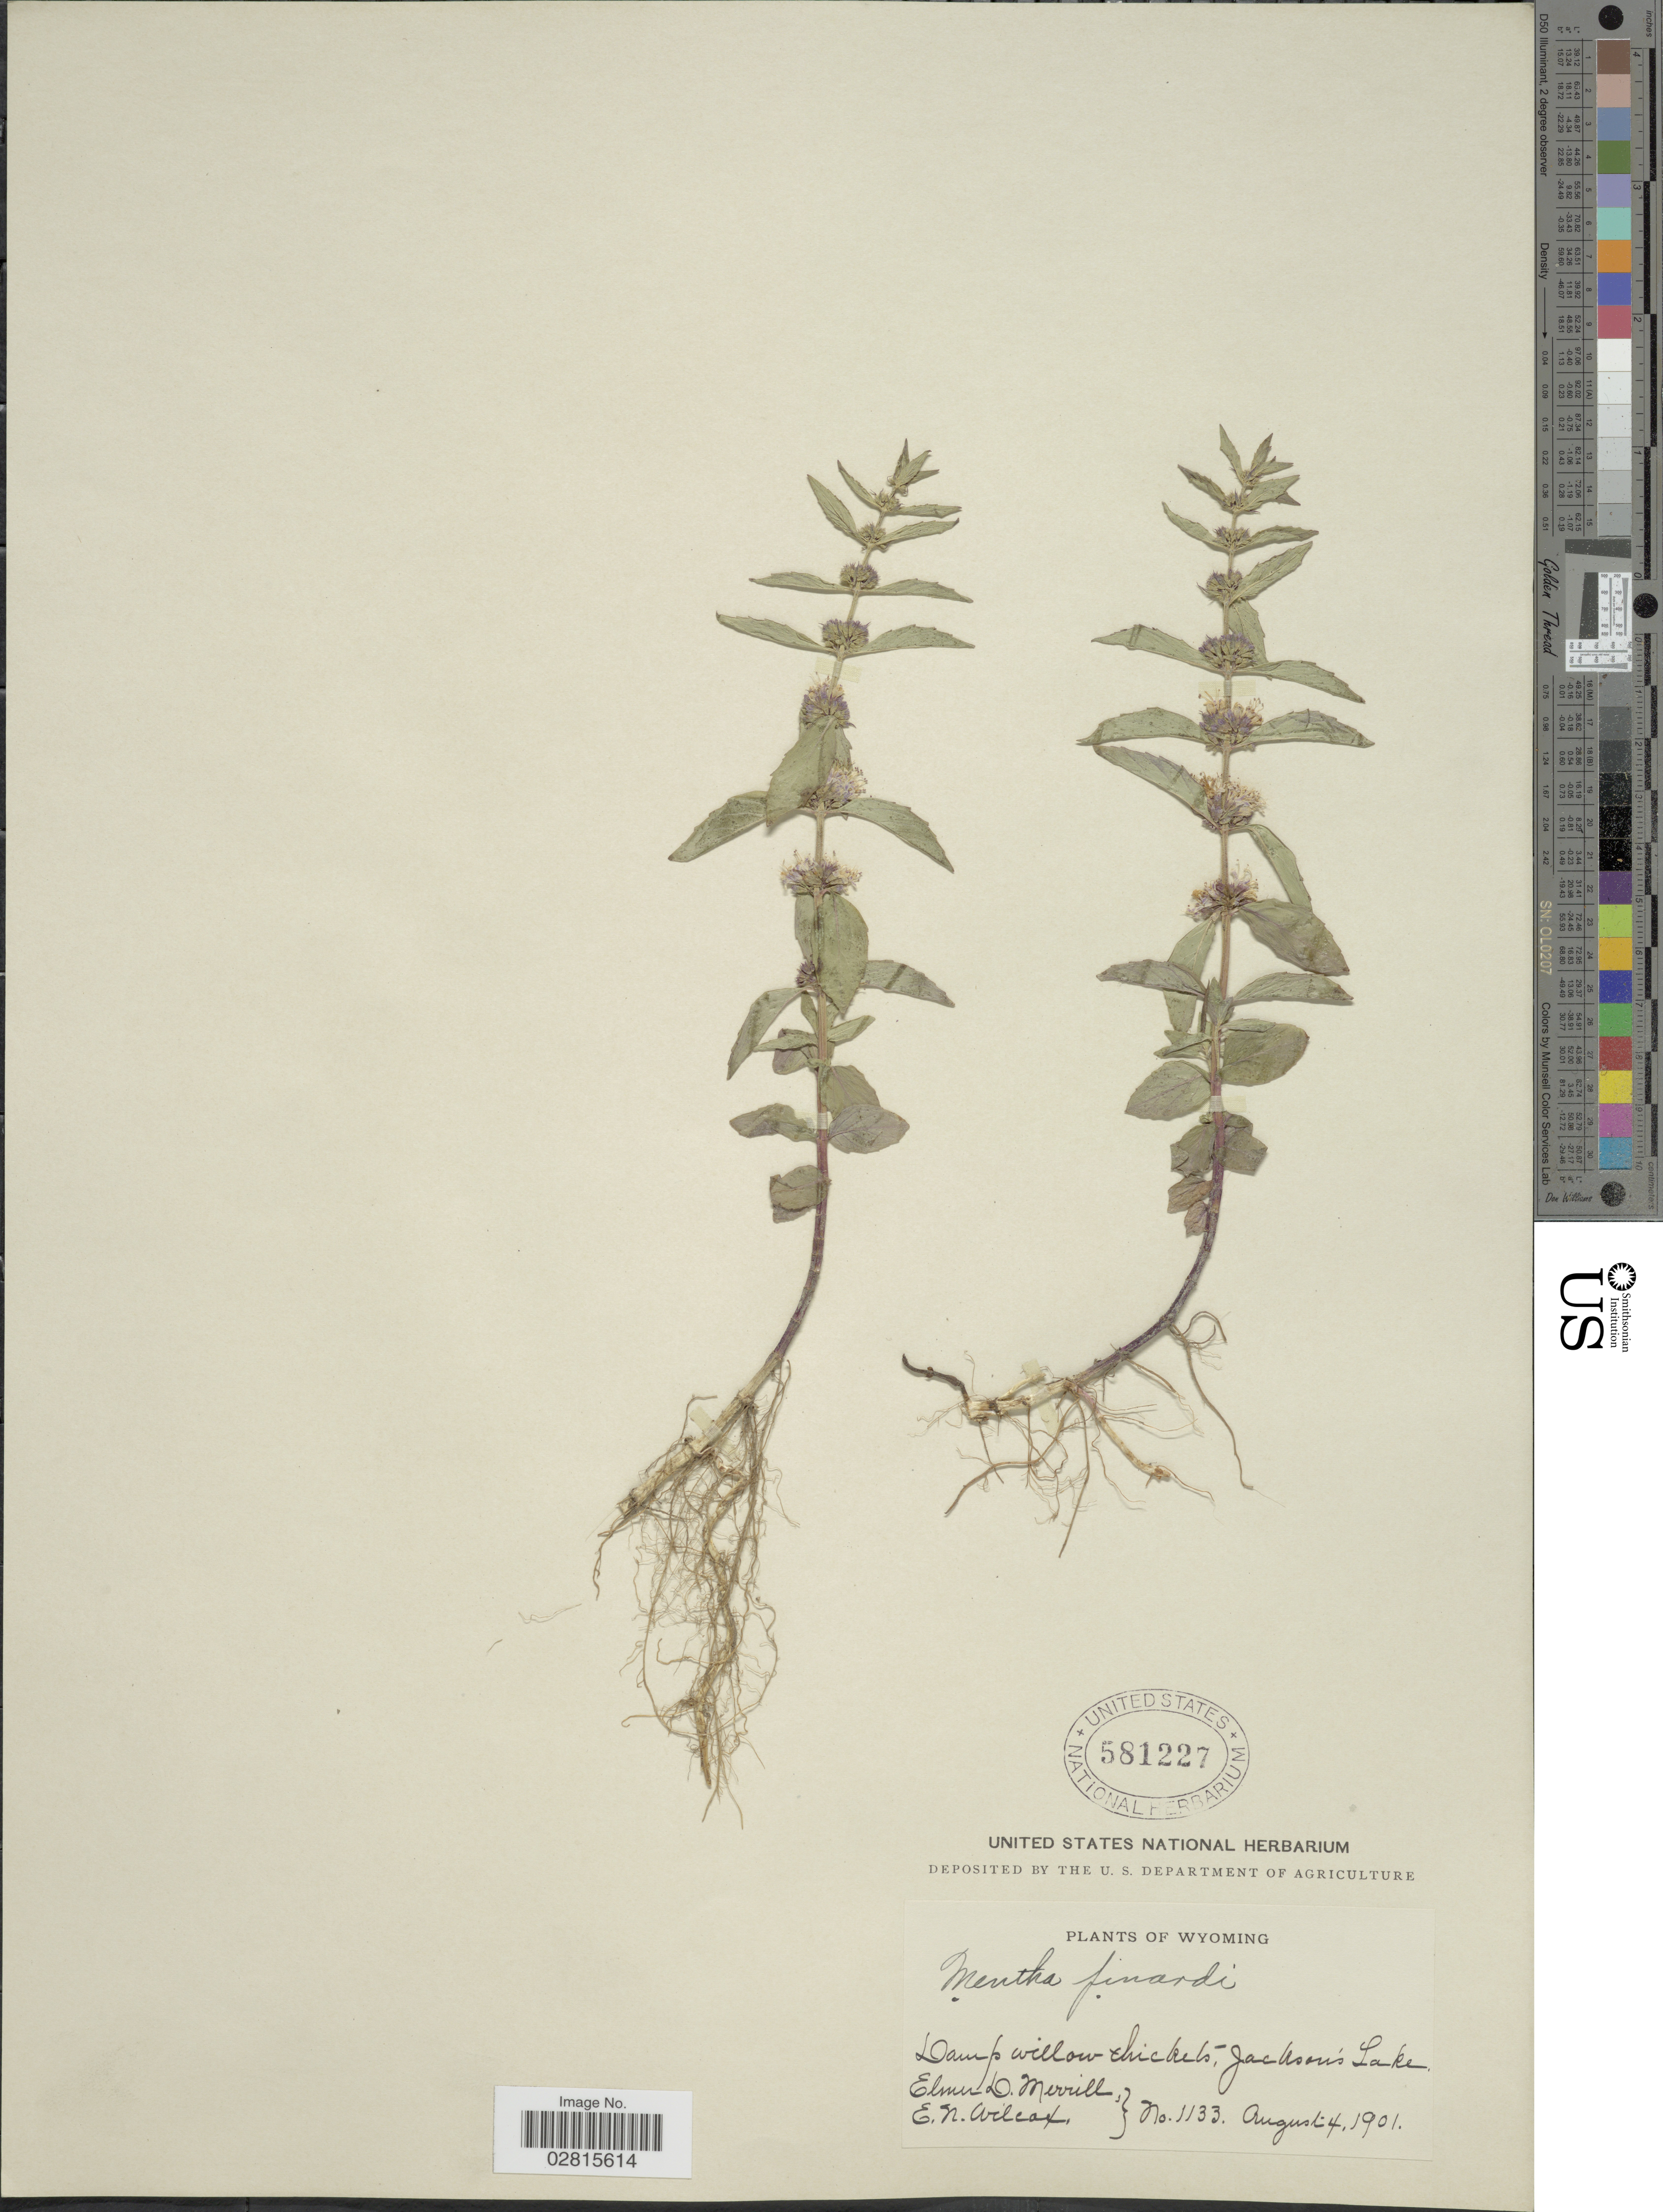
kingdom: Plantae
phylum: Tracheophyta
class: Magnoliopsida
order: Lamiales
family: Lamiaceae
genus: Mentha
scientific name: Mentha penardii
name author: (Briq.) Rydb.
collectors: E. D. Merrill & E. Wilcox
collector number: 1133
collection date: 1901-08-04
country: United States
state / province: Wyoming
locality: Jackson's Lake.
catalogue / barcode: US 581227